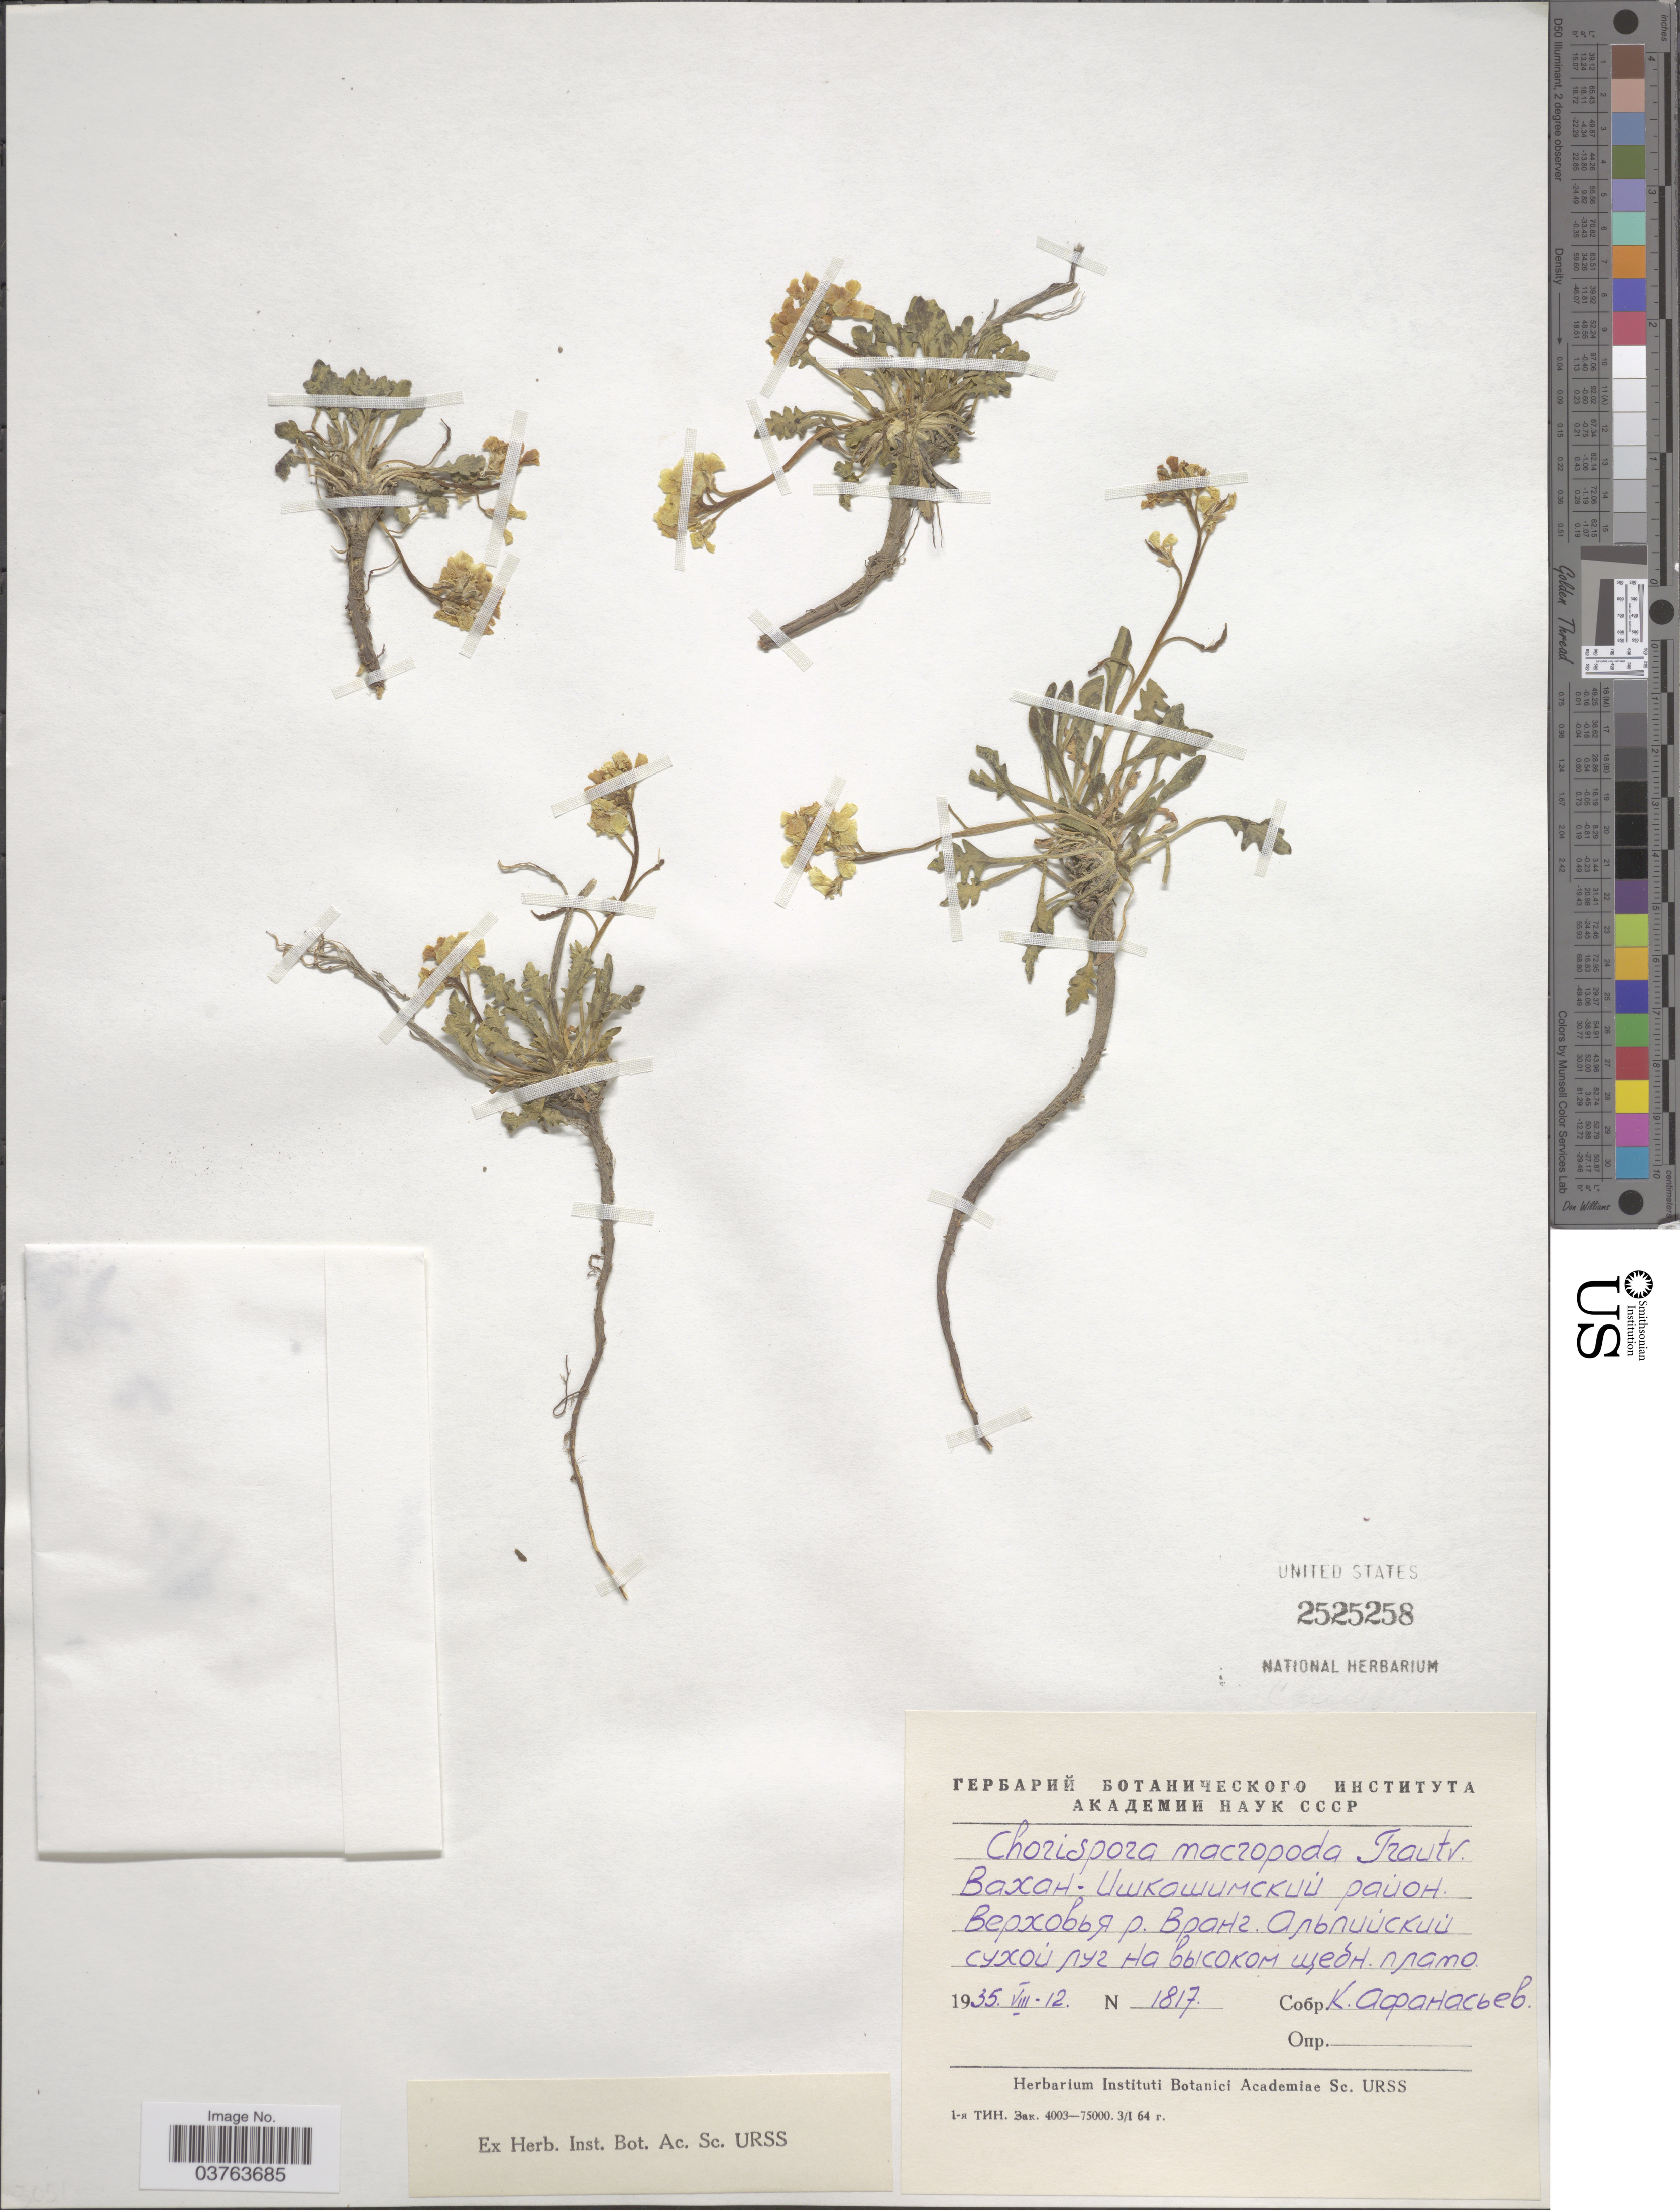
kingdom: Plantae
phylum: Tracheophyta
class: Magnoliopsida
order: Brassicales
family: Brassicaceae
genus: Chorispora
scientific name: Chorispora macropoda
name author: Trautv.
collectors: K. Afanasev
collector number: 1817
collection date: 1935-08-12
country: Tajikistan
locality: Ishkashimskiy Rayon, Upper River Vrang.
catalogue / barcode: US 2525258